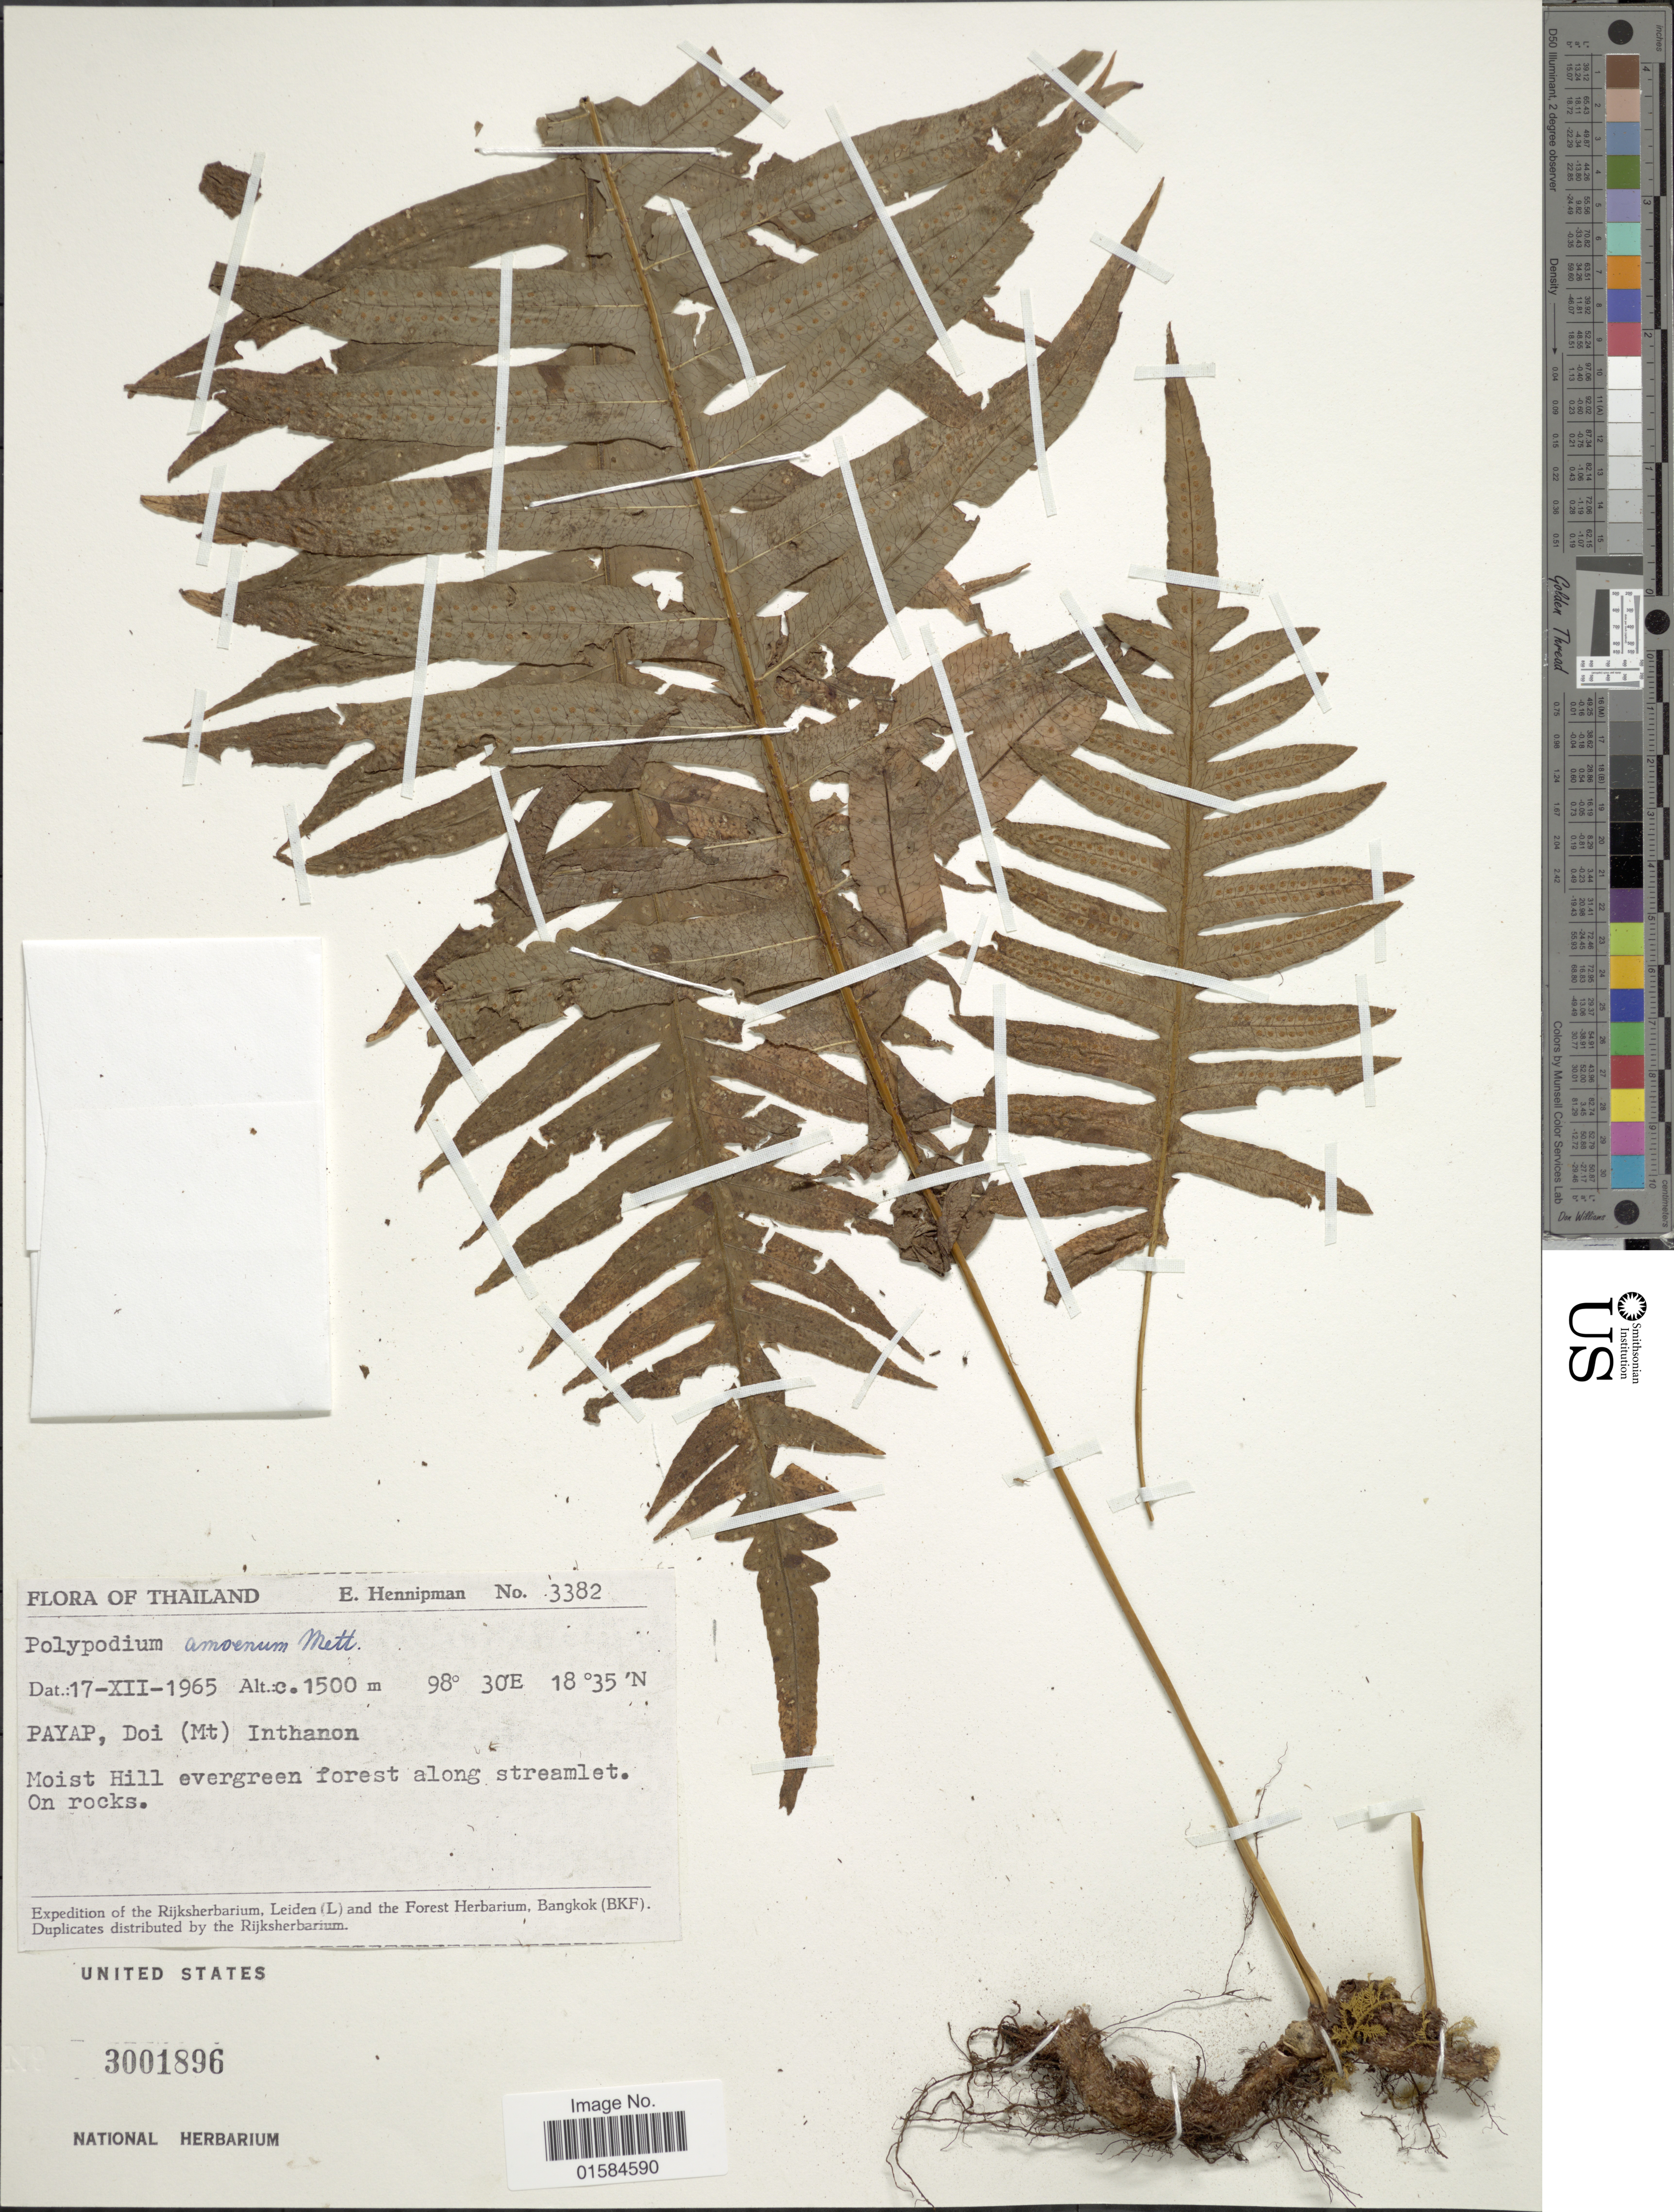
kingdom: Plantae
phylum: Tracheophyta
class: Polypodiopsida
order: Polypodiales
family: Polypodiaceae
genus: Goniophlebium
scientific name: Goniophlebium amoenum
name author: (Wall. ex Mett.) J. Sm.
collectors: E. Hennipman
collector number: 3382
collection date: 1965-12-17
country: Thailand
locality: Payap, Doi (Mt) Inthanon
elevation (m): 1500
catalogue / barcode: US 3001896